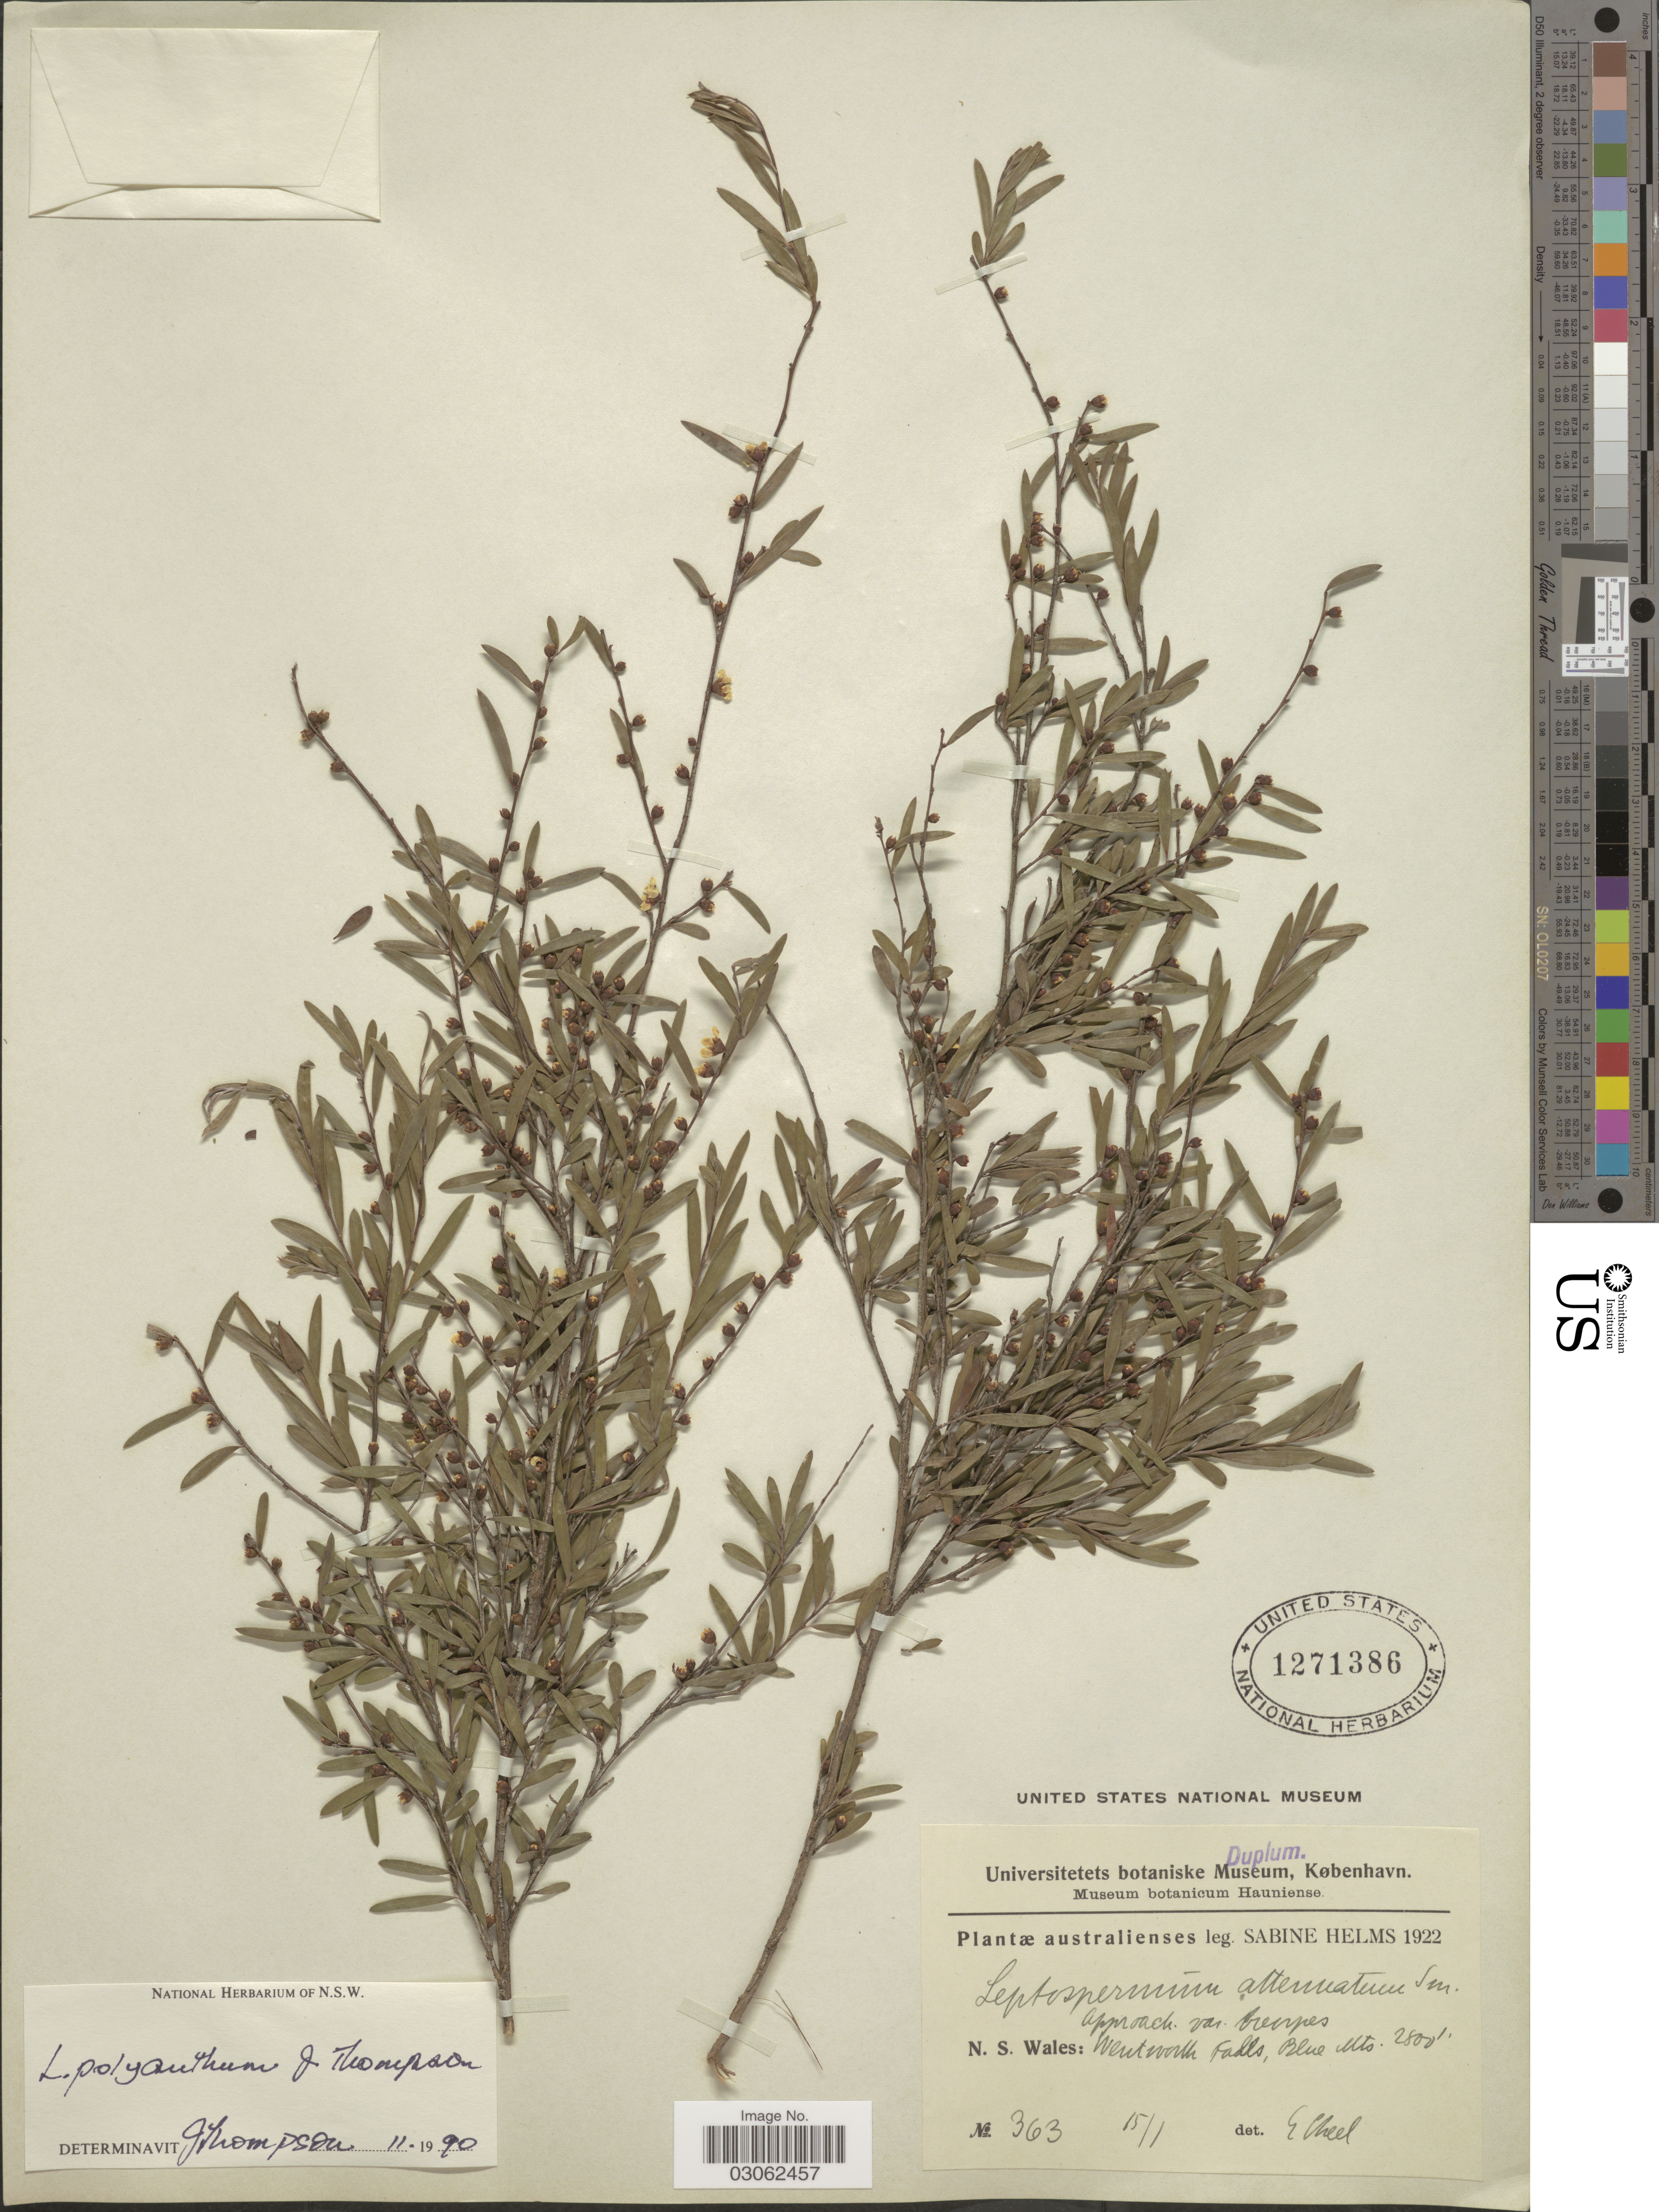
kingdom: Plantae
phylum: Tracheophyta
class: Magnoliopsida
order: Myrtales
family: Myrtaceae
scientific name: Gaudium polyanthum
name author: (Joy Thomps.) P.G. Wilson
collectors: S. Helms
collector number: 363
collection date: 1922-01-15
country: Australia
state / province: New South Wales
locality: N. S. Wales: Wentworth Falls, Blue Mts.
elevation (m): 853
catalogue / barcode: US 1271386